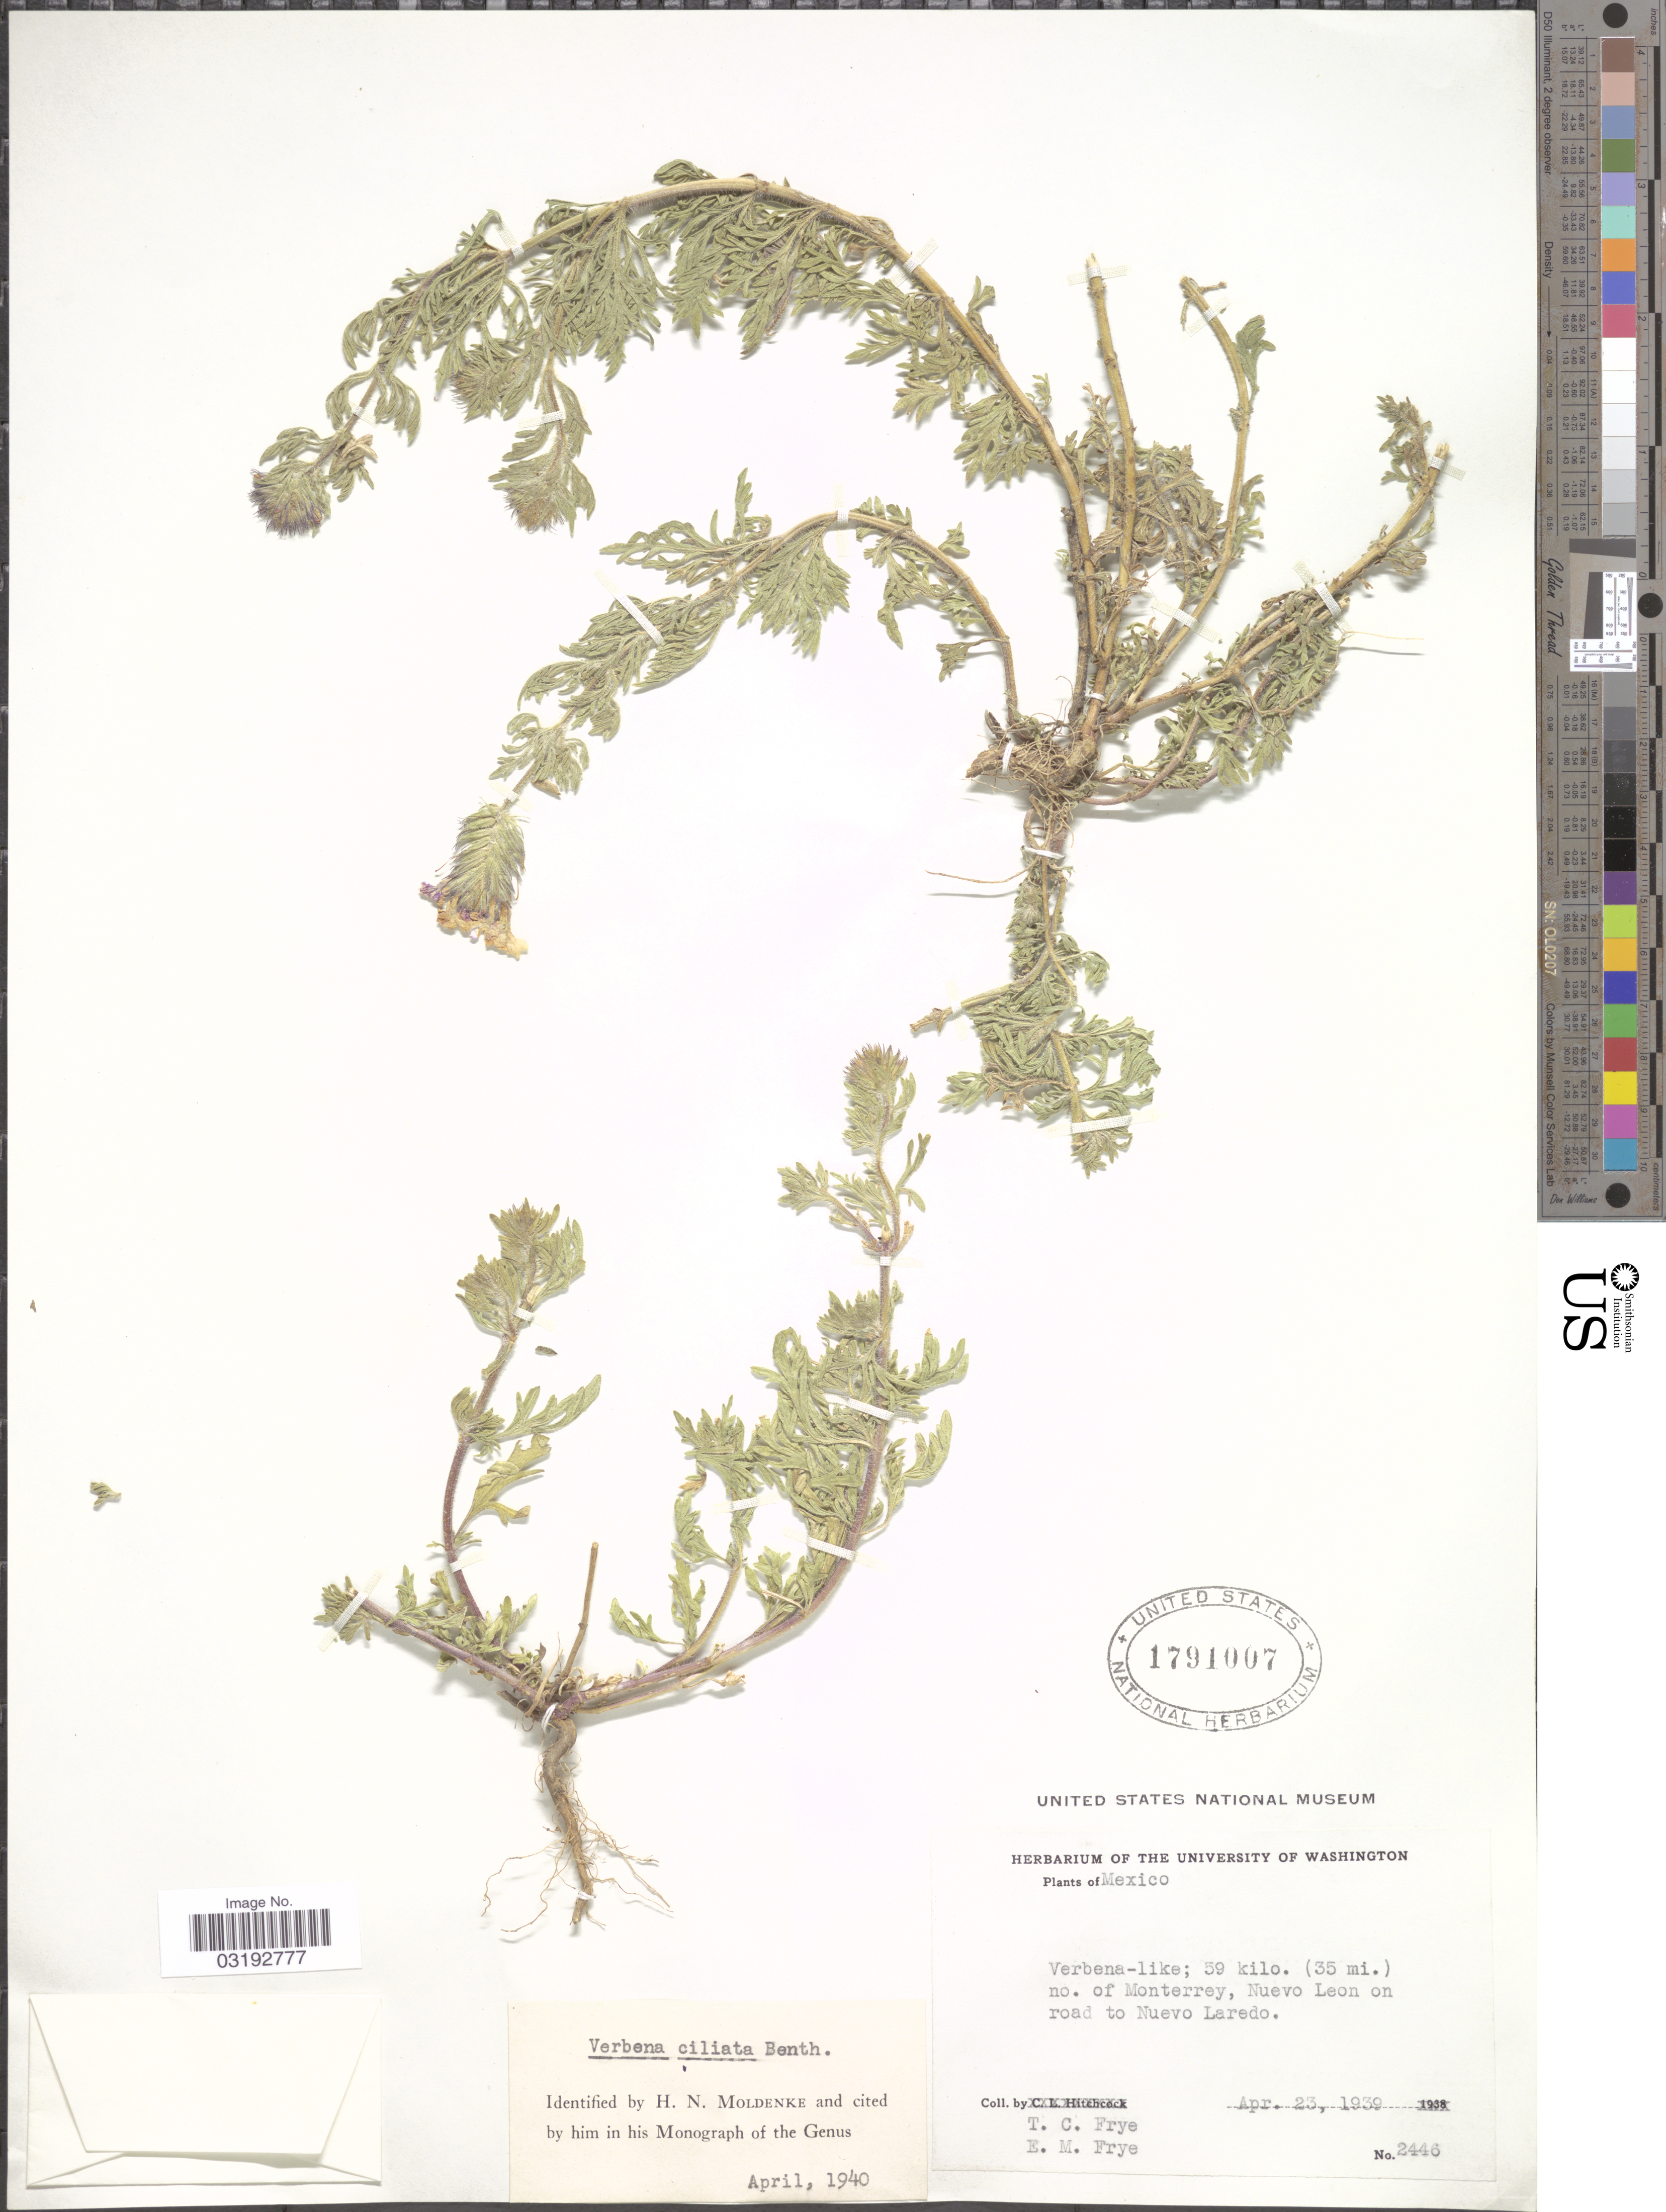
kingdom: Plantae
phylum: Tracheophyta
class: Magnoliopsida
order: Lamiales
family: Verbenaceae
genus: Verbena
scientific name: Verbena ciliata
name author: Benth.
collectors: T. C. Frye & E. Frye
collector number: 2446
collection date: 1939-04-23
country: Mexico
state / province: Nuevo León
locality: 59 kilo. (35 mi.) no. of Monterrey, Nuevo Leon on road to Nuevo Laredo.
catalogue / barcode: US 1791007